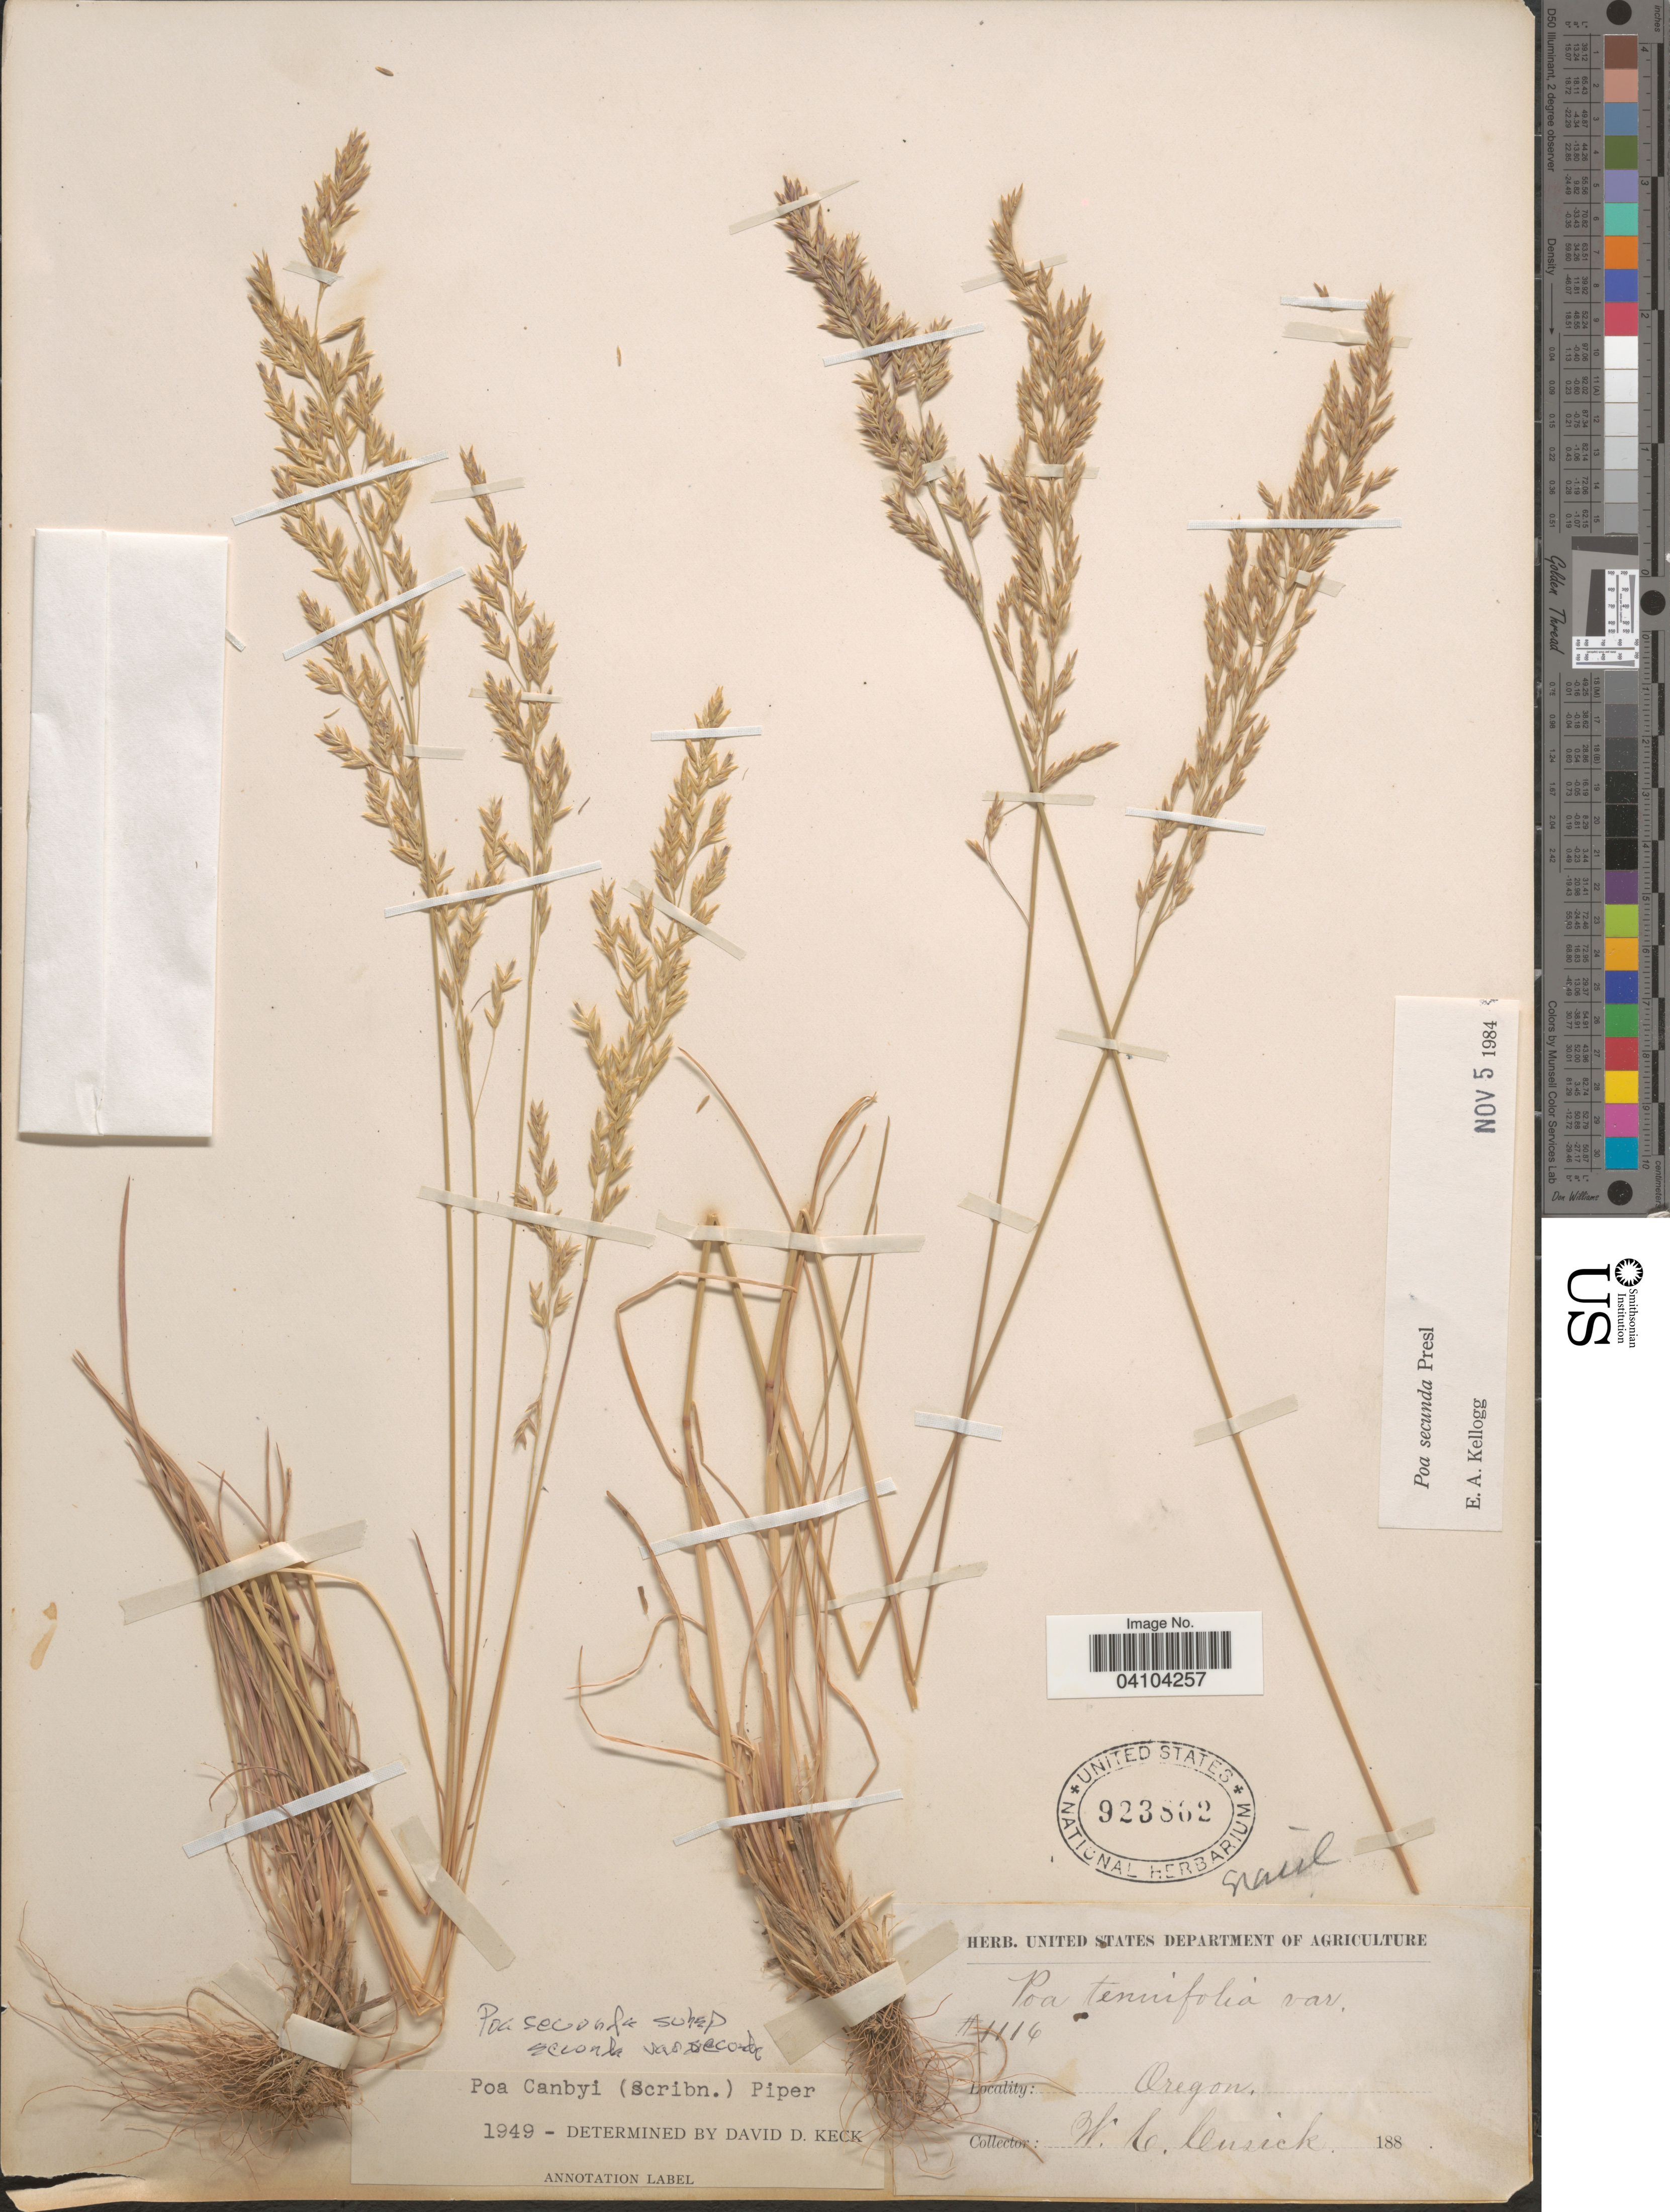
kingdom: Plantae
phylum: Tracheophyta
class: Liliopsida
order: Poales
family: Poaceae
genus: Poa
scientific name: Poa secunda subsp. secunda var. secunda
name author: J. Presl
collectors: W. C. Cusick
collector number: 1116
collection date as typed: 188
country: United States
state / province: Oregon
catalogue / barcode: US 923862